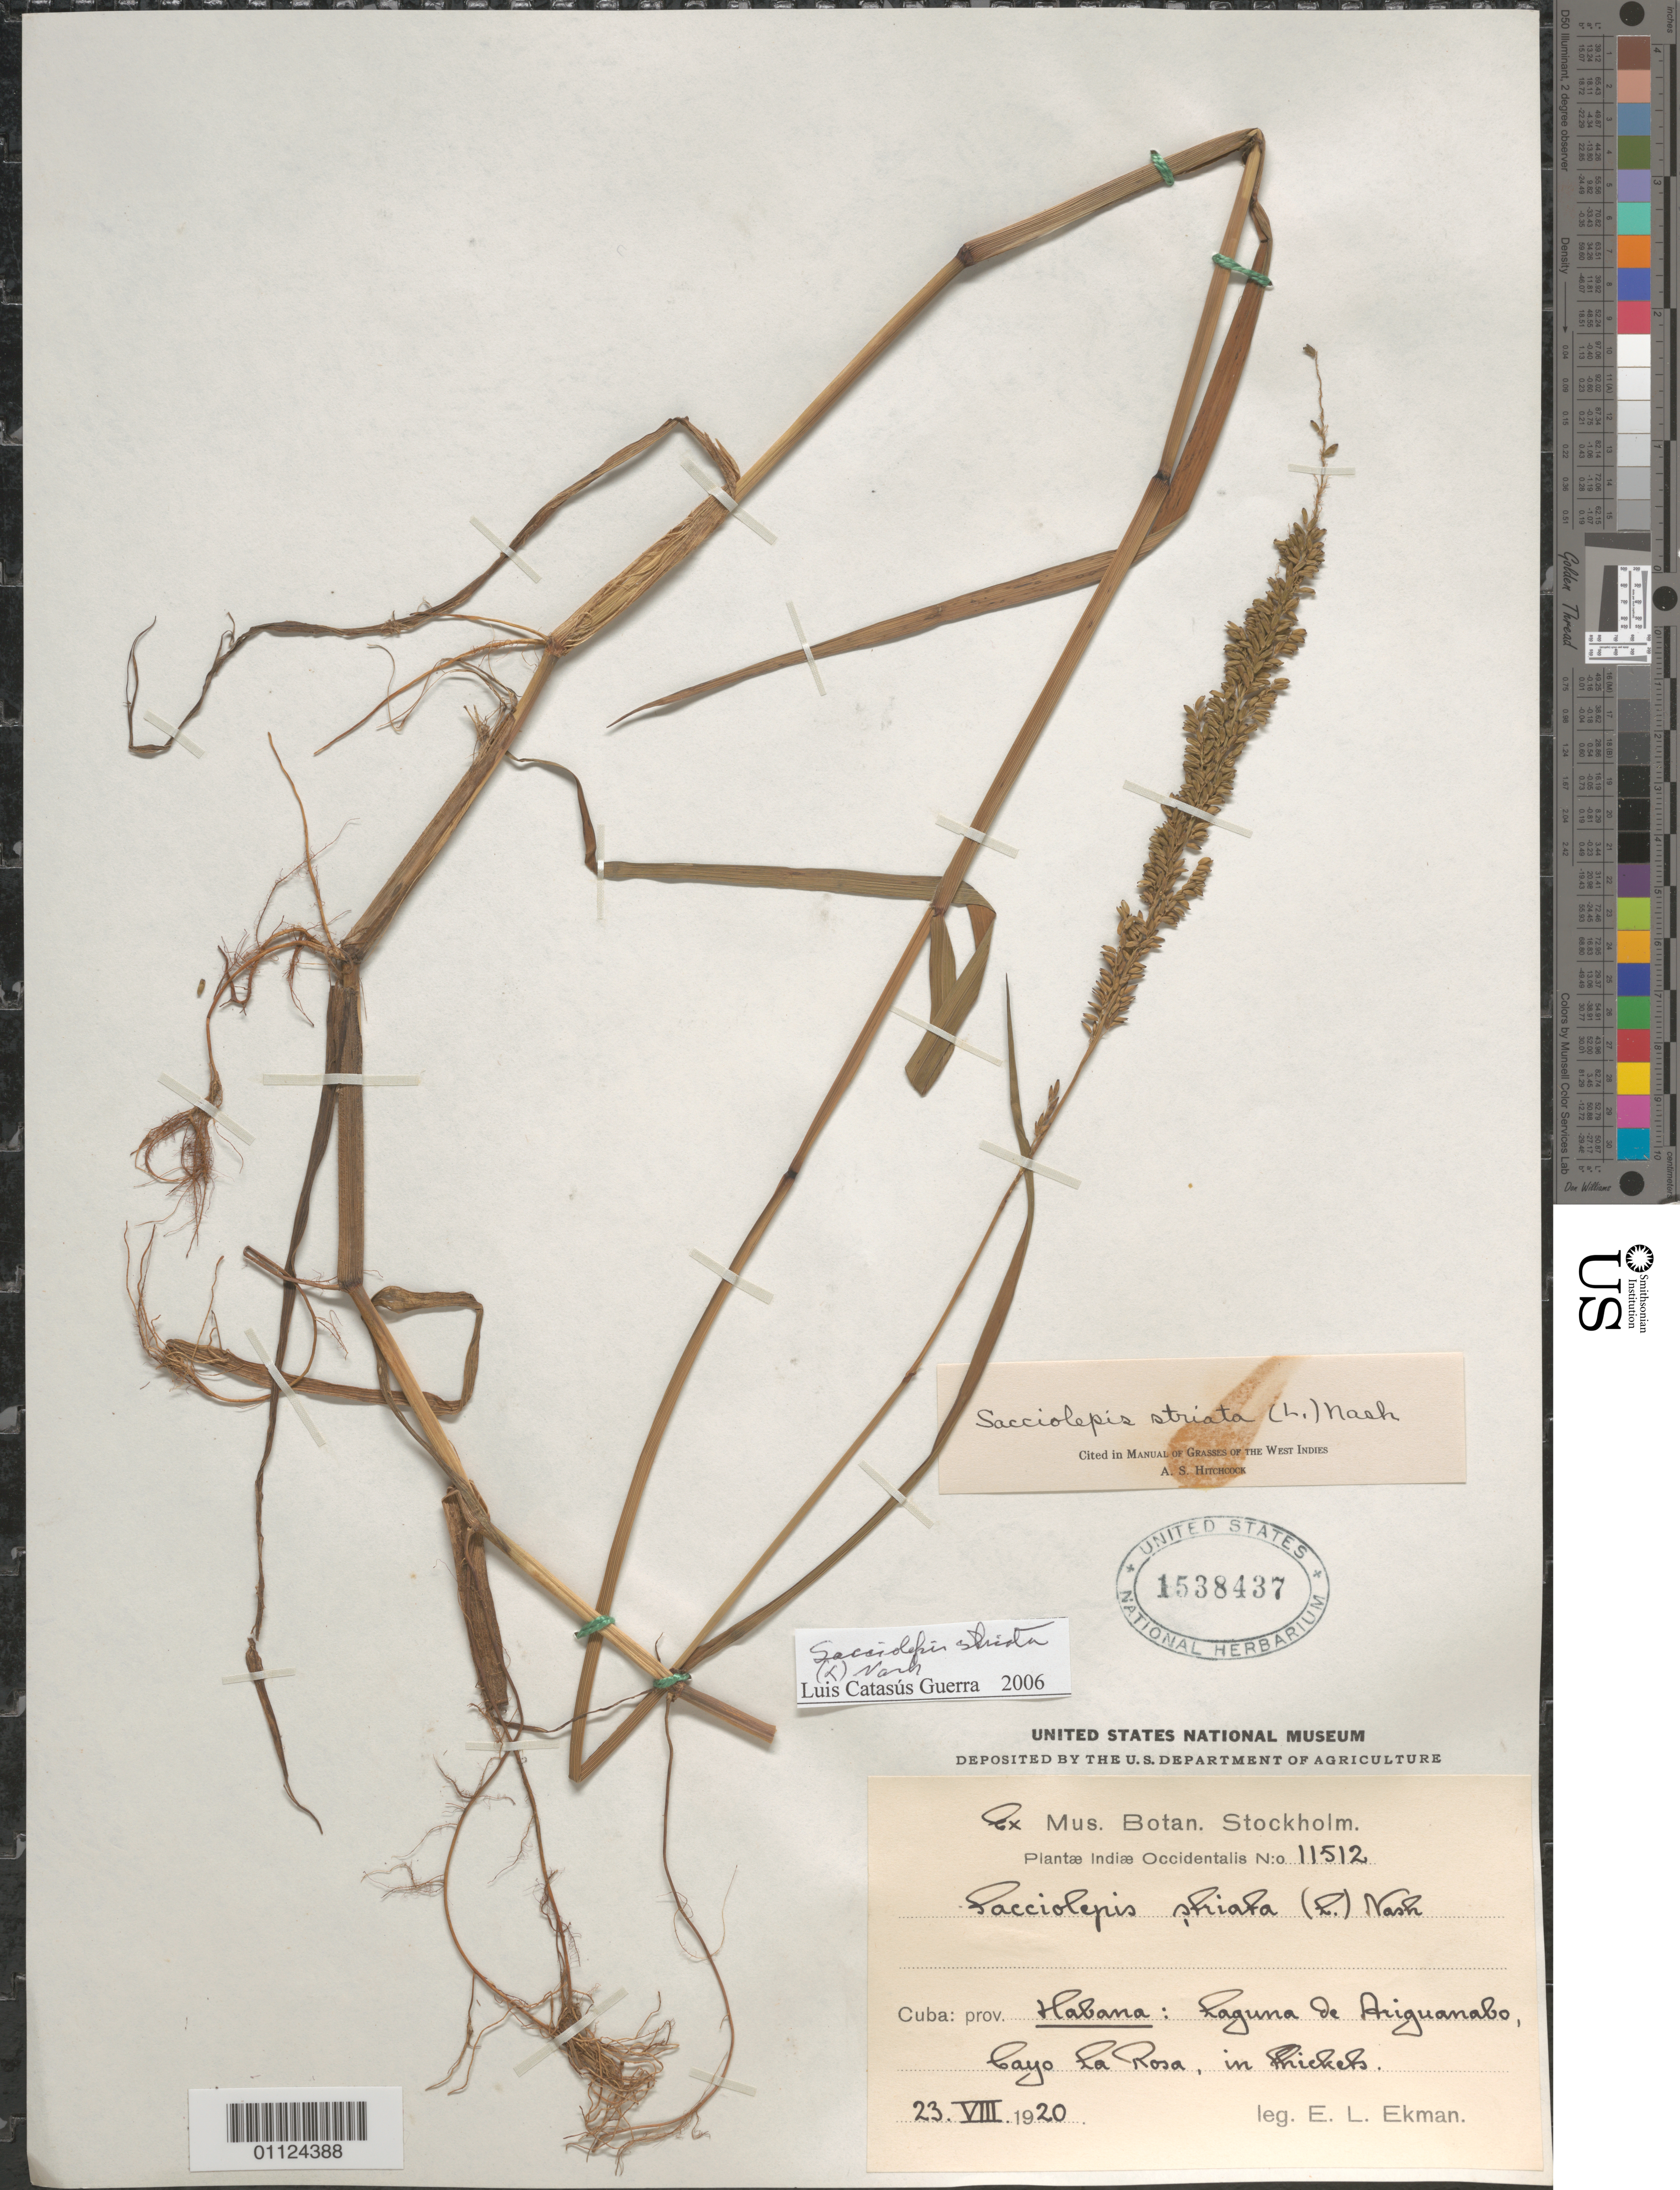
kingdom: Plantae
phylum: Tracheophyta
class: Liliopsida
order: Poales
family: Poaceae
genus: Sacciolepis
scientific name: Sacciolepis striata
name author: (L.) Nash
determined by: Catasús Guerra, L. J.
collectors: E. L. Ekman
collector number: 11512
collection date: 1920-08-23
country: Cuba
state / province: La Habana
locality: Laguna de Ariguanabo, Cayo La Rosa.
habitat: In thickets.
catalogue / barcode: US 1538437